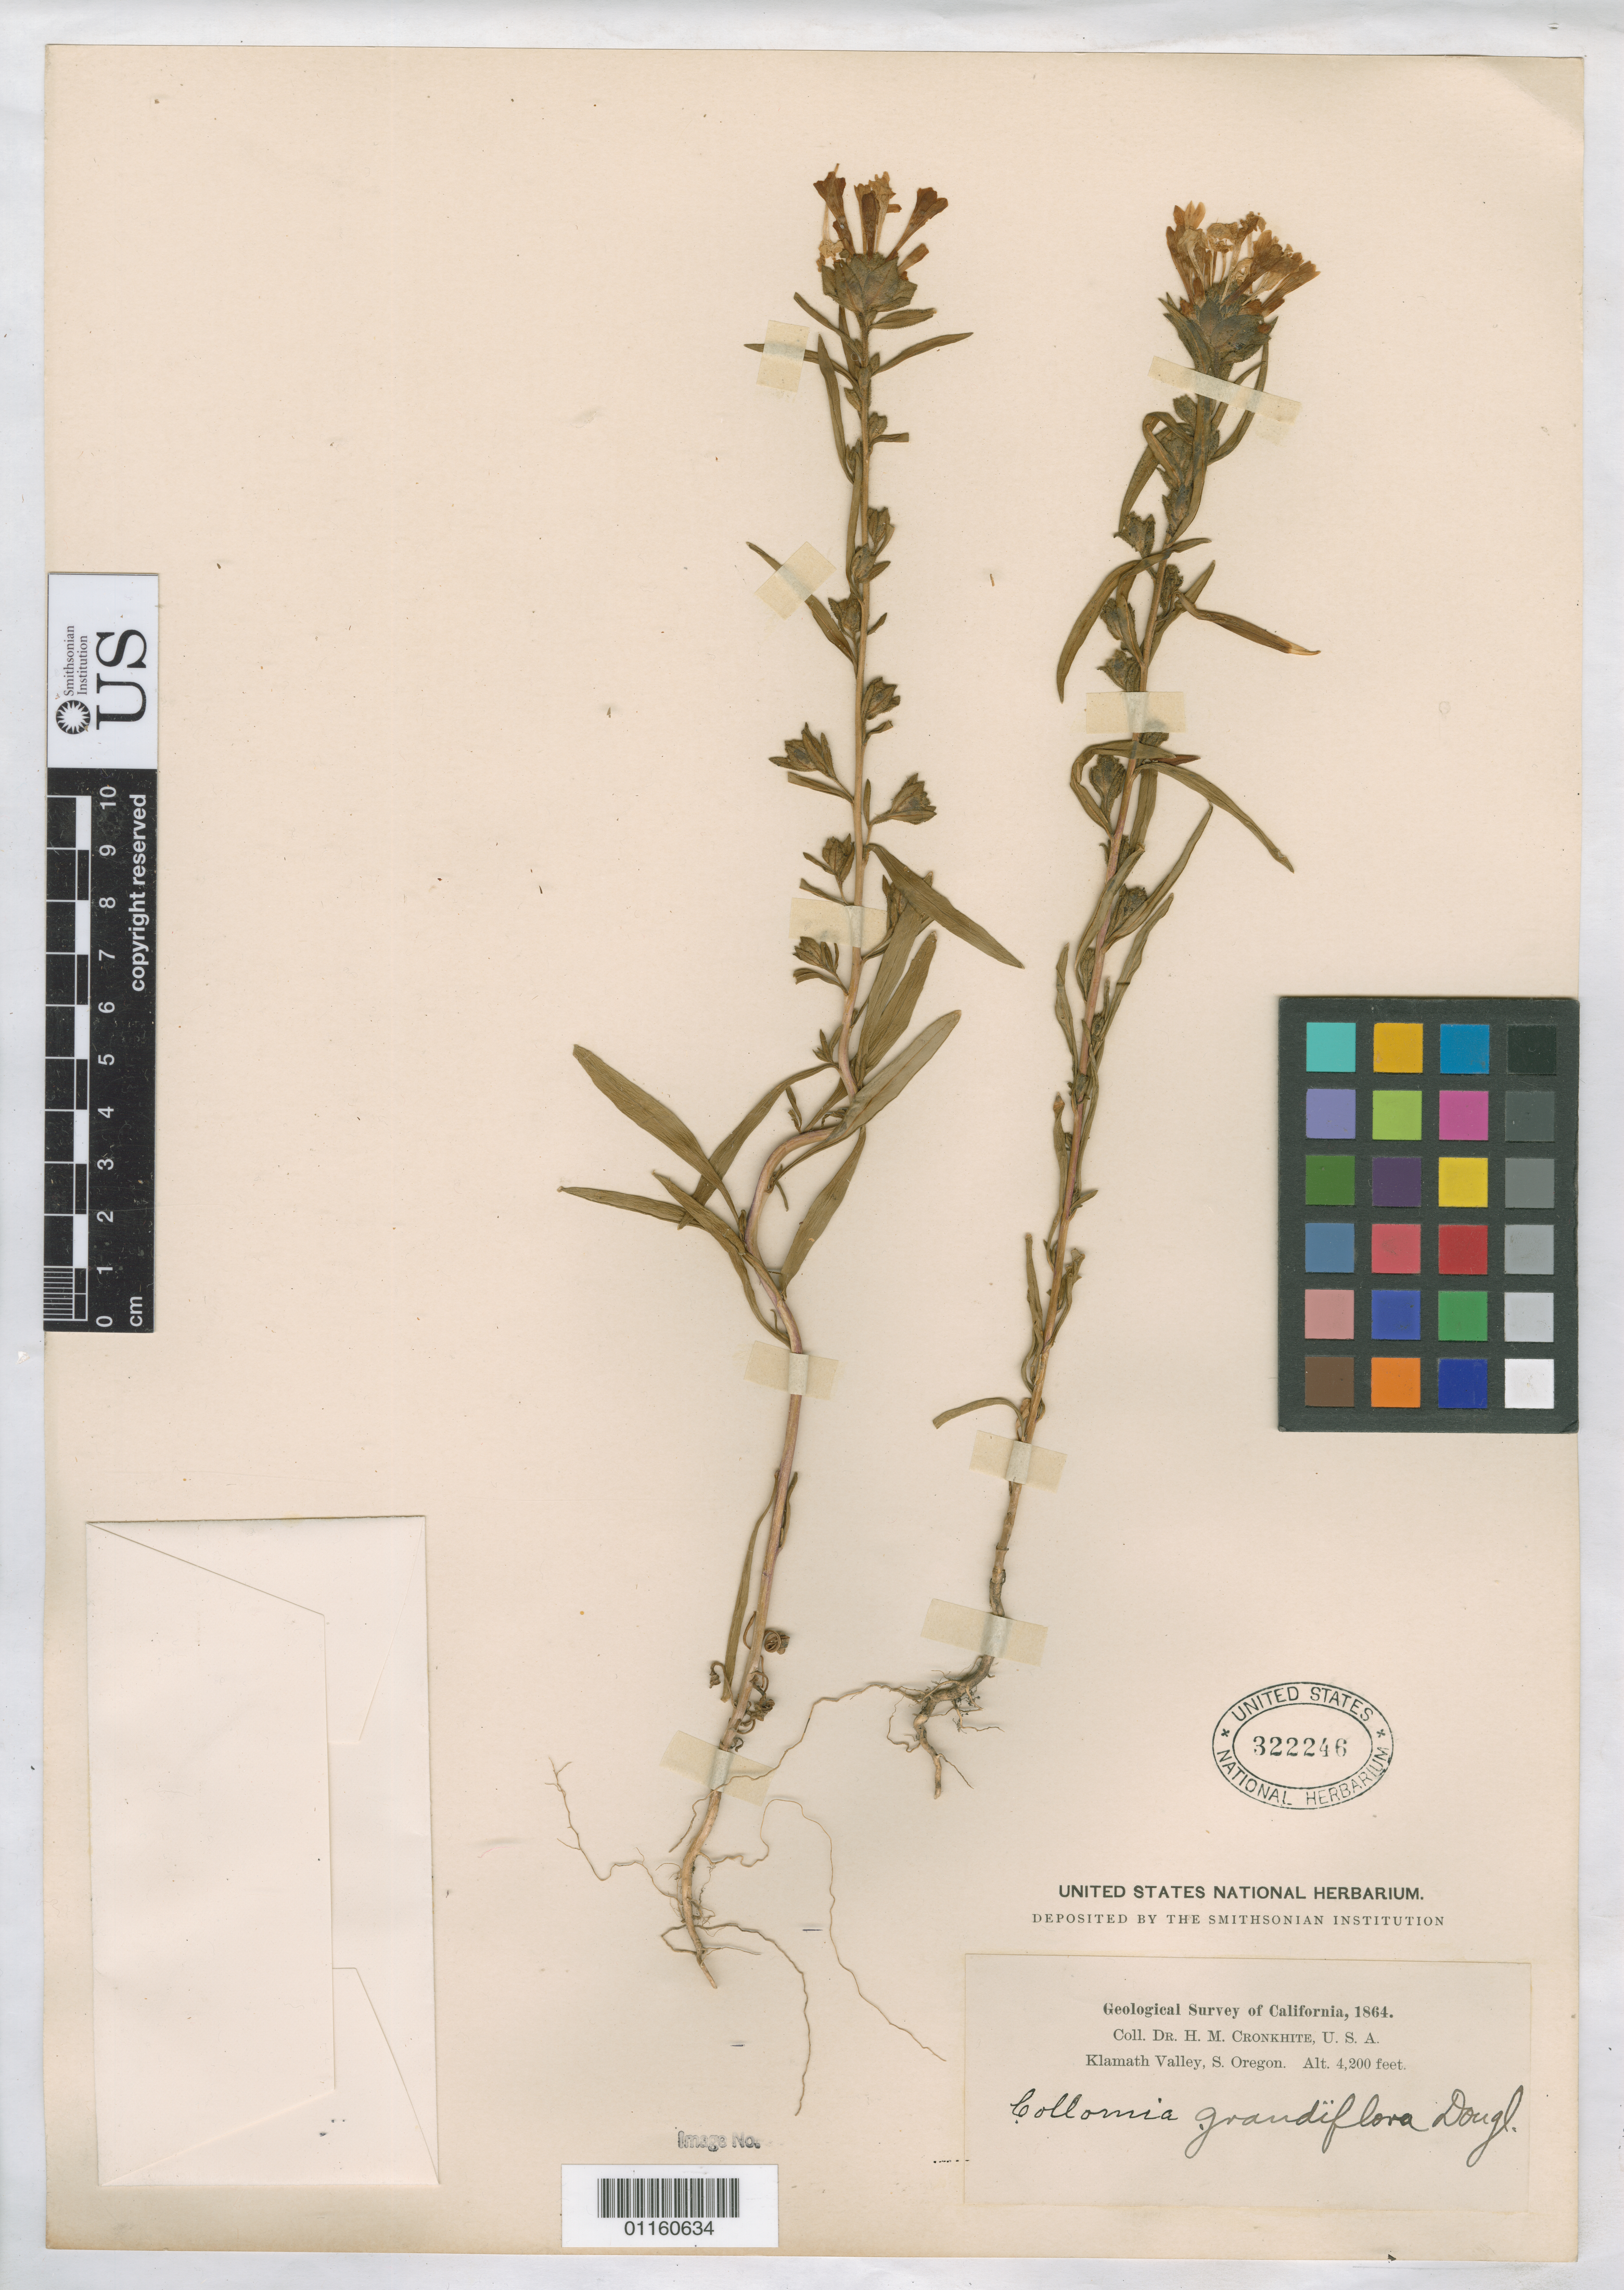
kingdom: Plantae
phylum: Tracheophyta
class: Magnoliopsida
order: Ericales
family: Polemoniaceae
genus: Collomia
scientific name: Collomia grandiflora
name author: Douglas ex Lindl.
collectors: H. M. Cronkhite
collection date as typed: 1864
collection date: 1864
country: United States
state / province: Oregon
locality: Klamath Valley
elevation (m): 1280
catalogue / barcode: US 322246